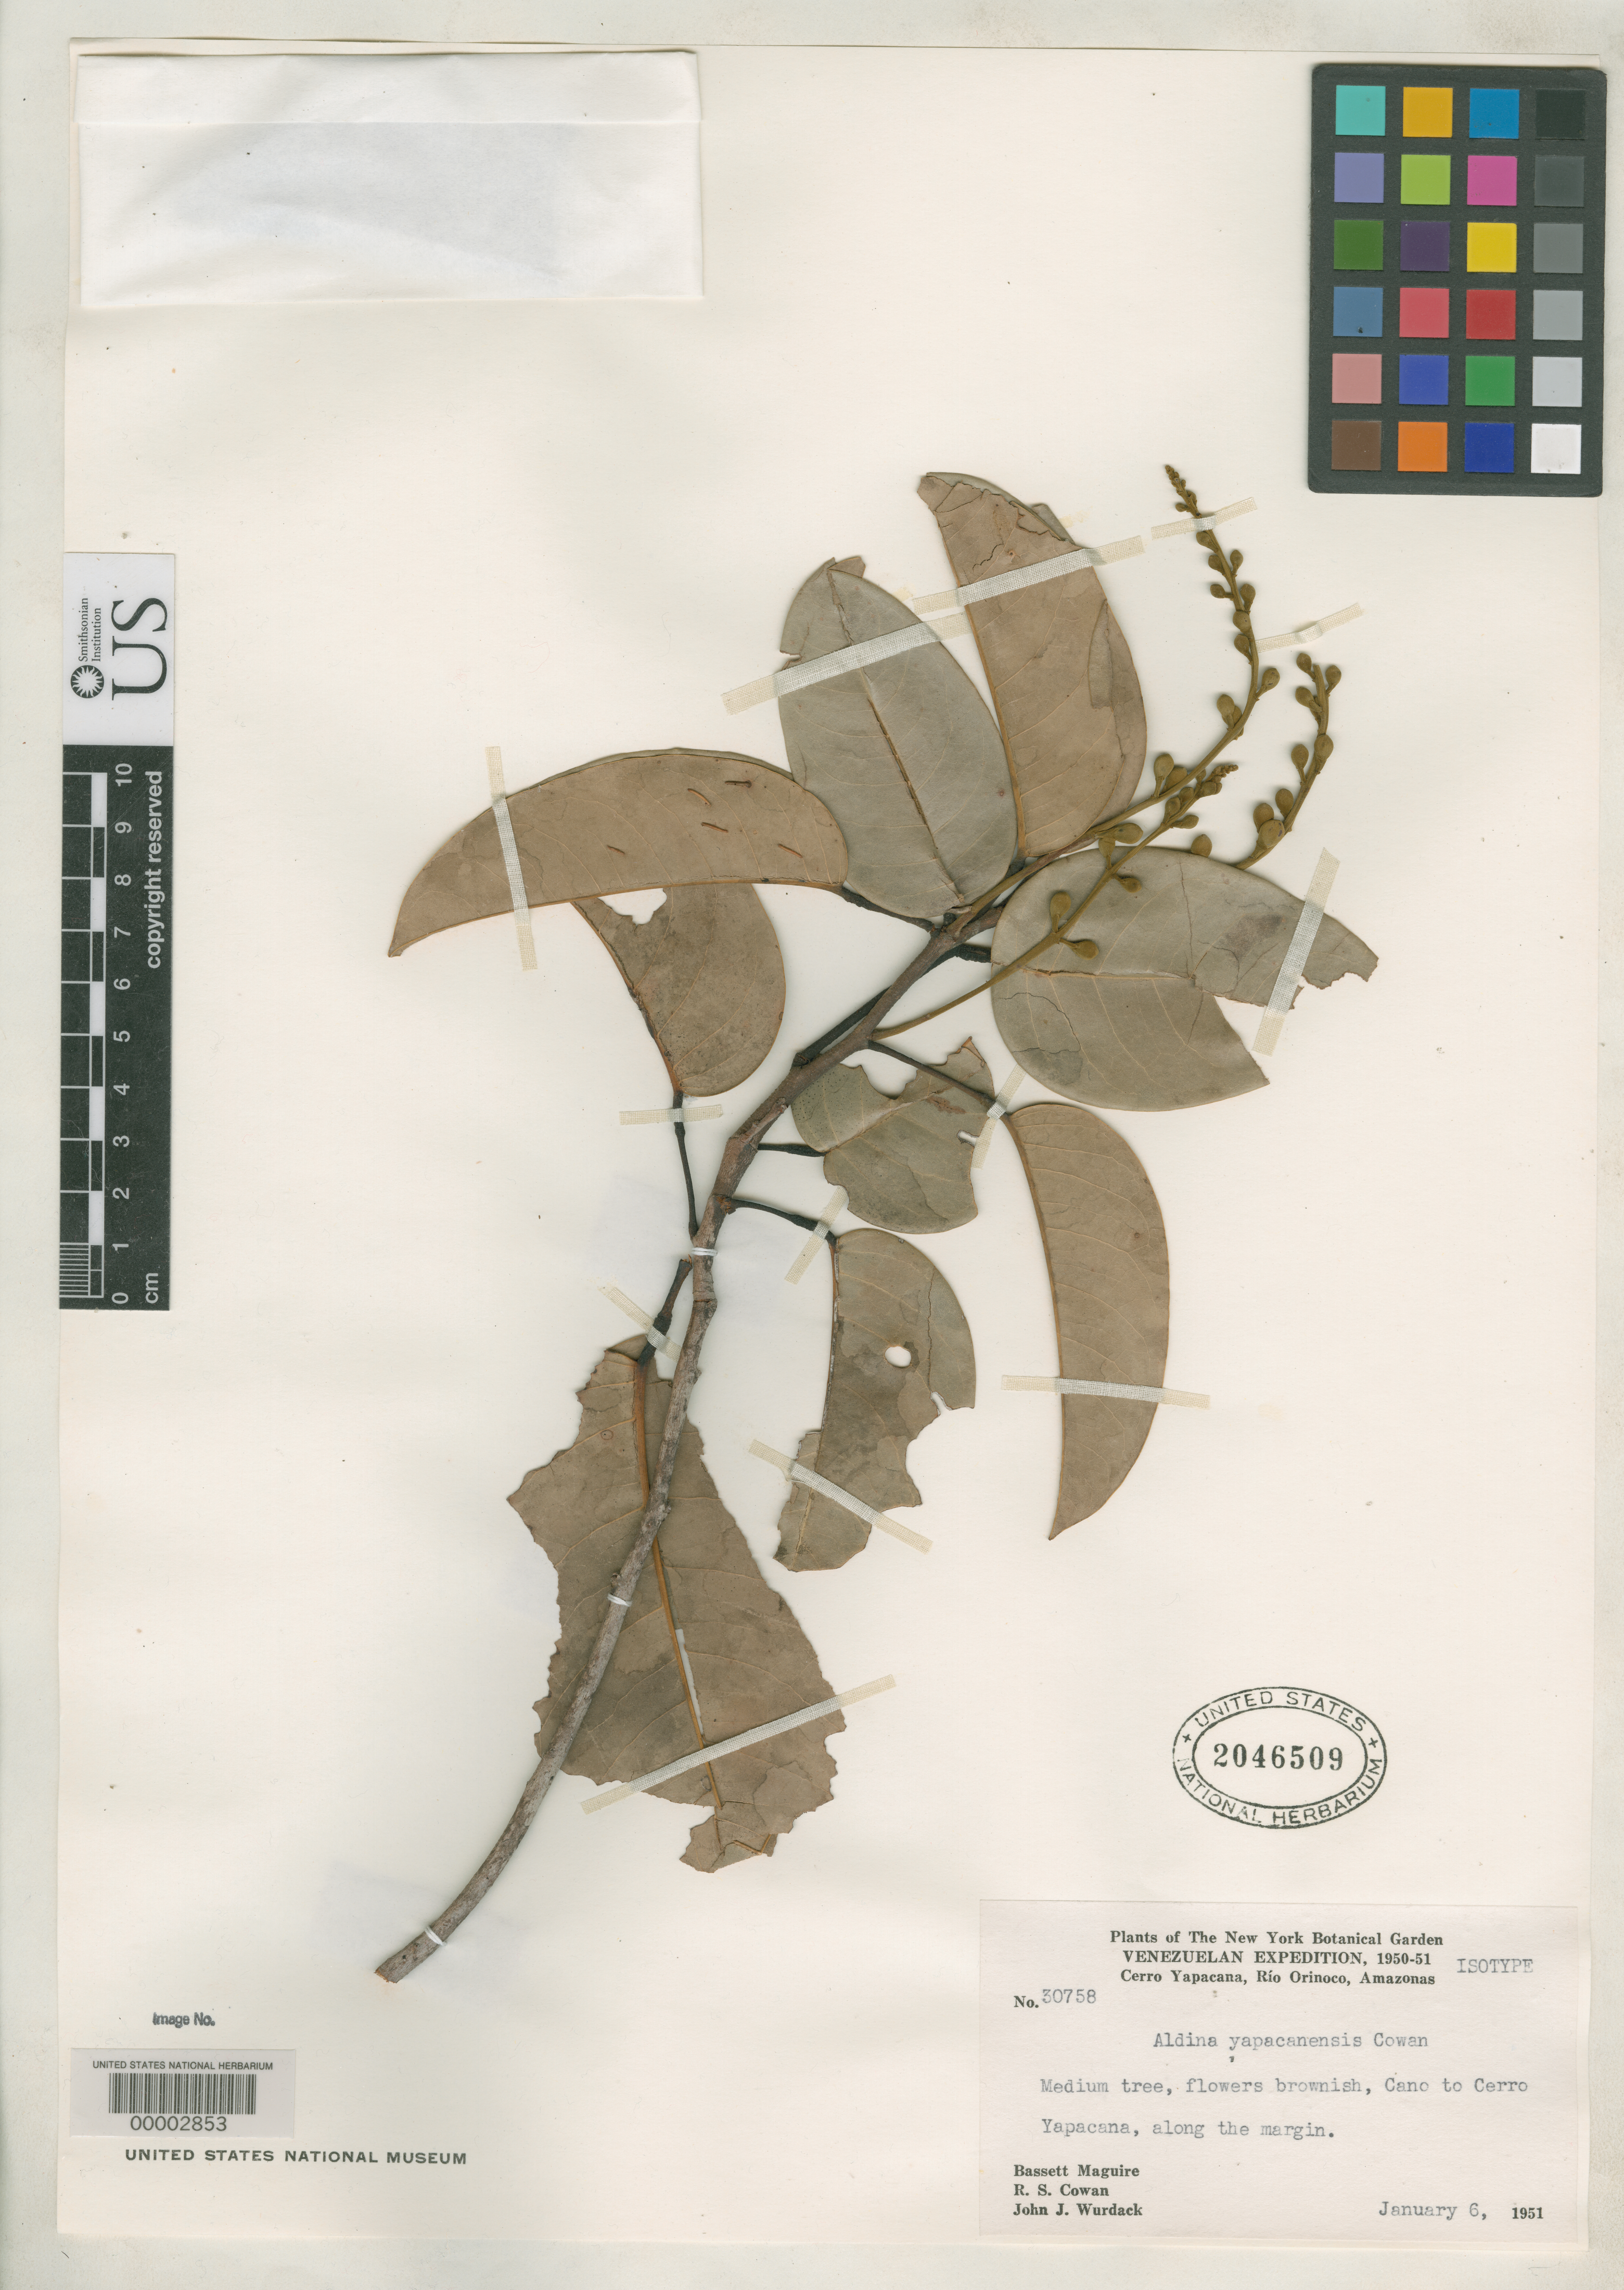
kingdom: Plantae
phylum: Tracheophyta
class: Magnoliopsida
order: Fabales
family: Fabaceae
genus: Aldina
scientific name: Aldina yapacanensis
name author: R.S. Cowan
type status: Isotype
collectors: B. Maguire, R. S. Cowan & J. J. Wurdack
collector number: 30758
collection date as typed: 06 Jan 1951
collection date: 1951-01-06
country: Venezuela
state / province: Amazonas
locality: Yapacana, along margin, Cerro Yapacana, Rio Orinoco.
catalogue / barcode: US 2046509